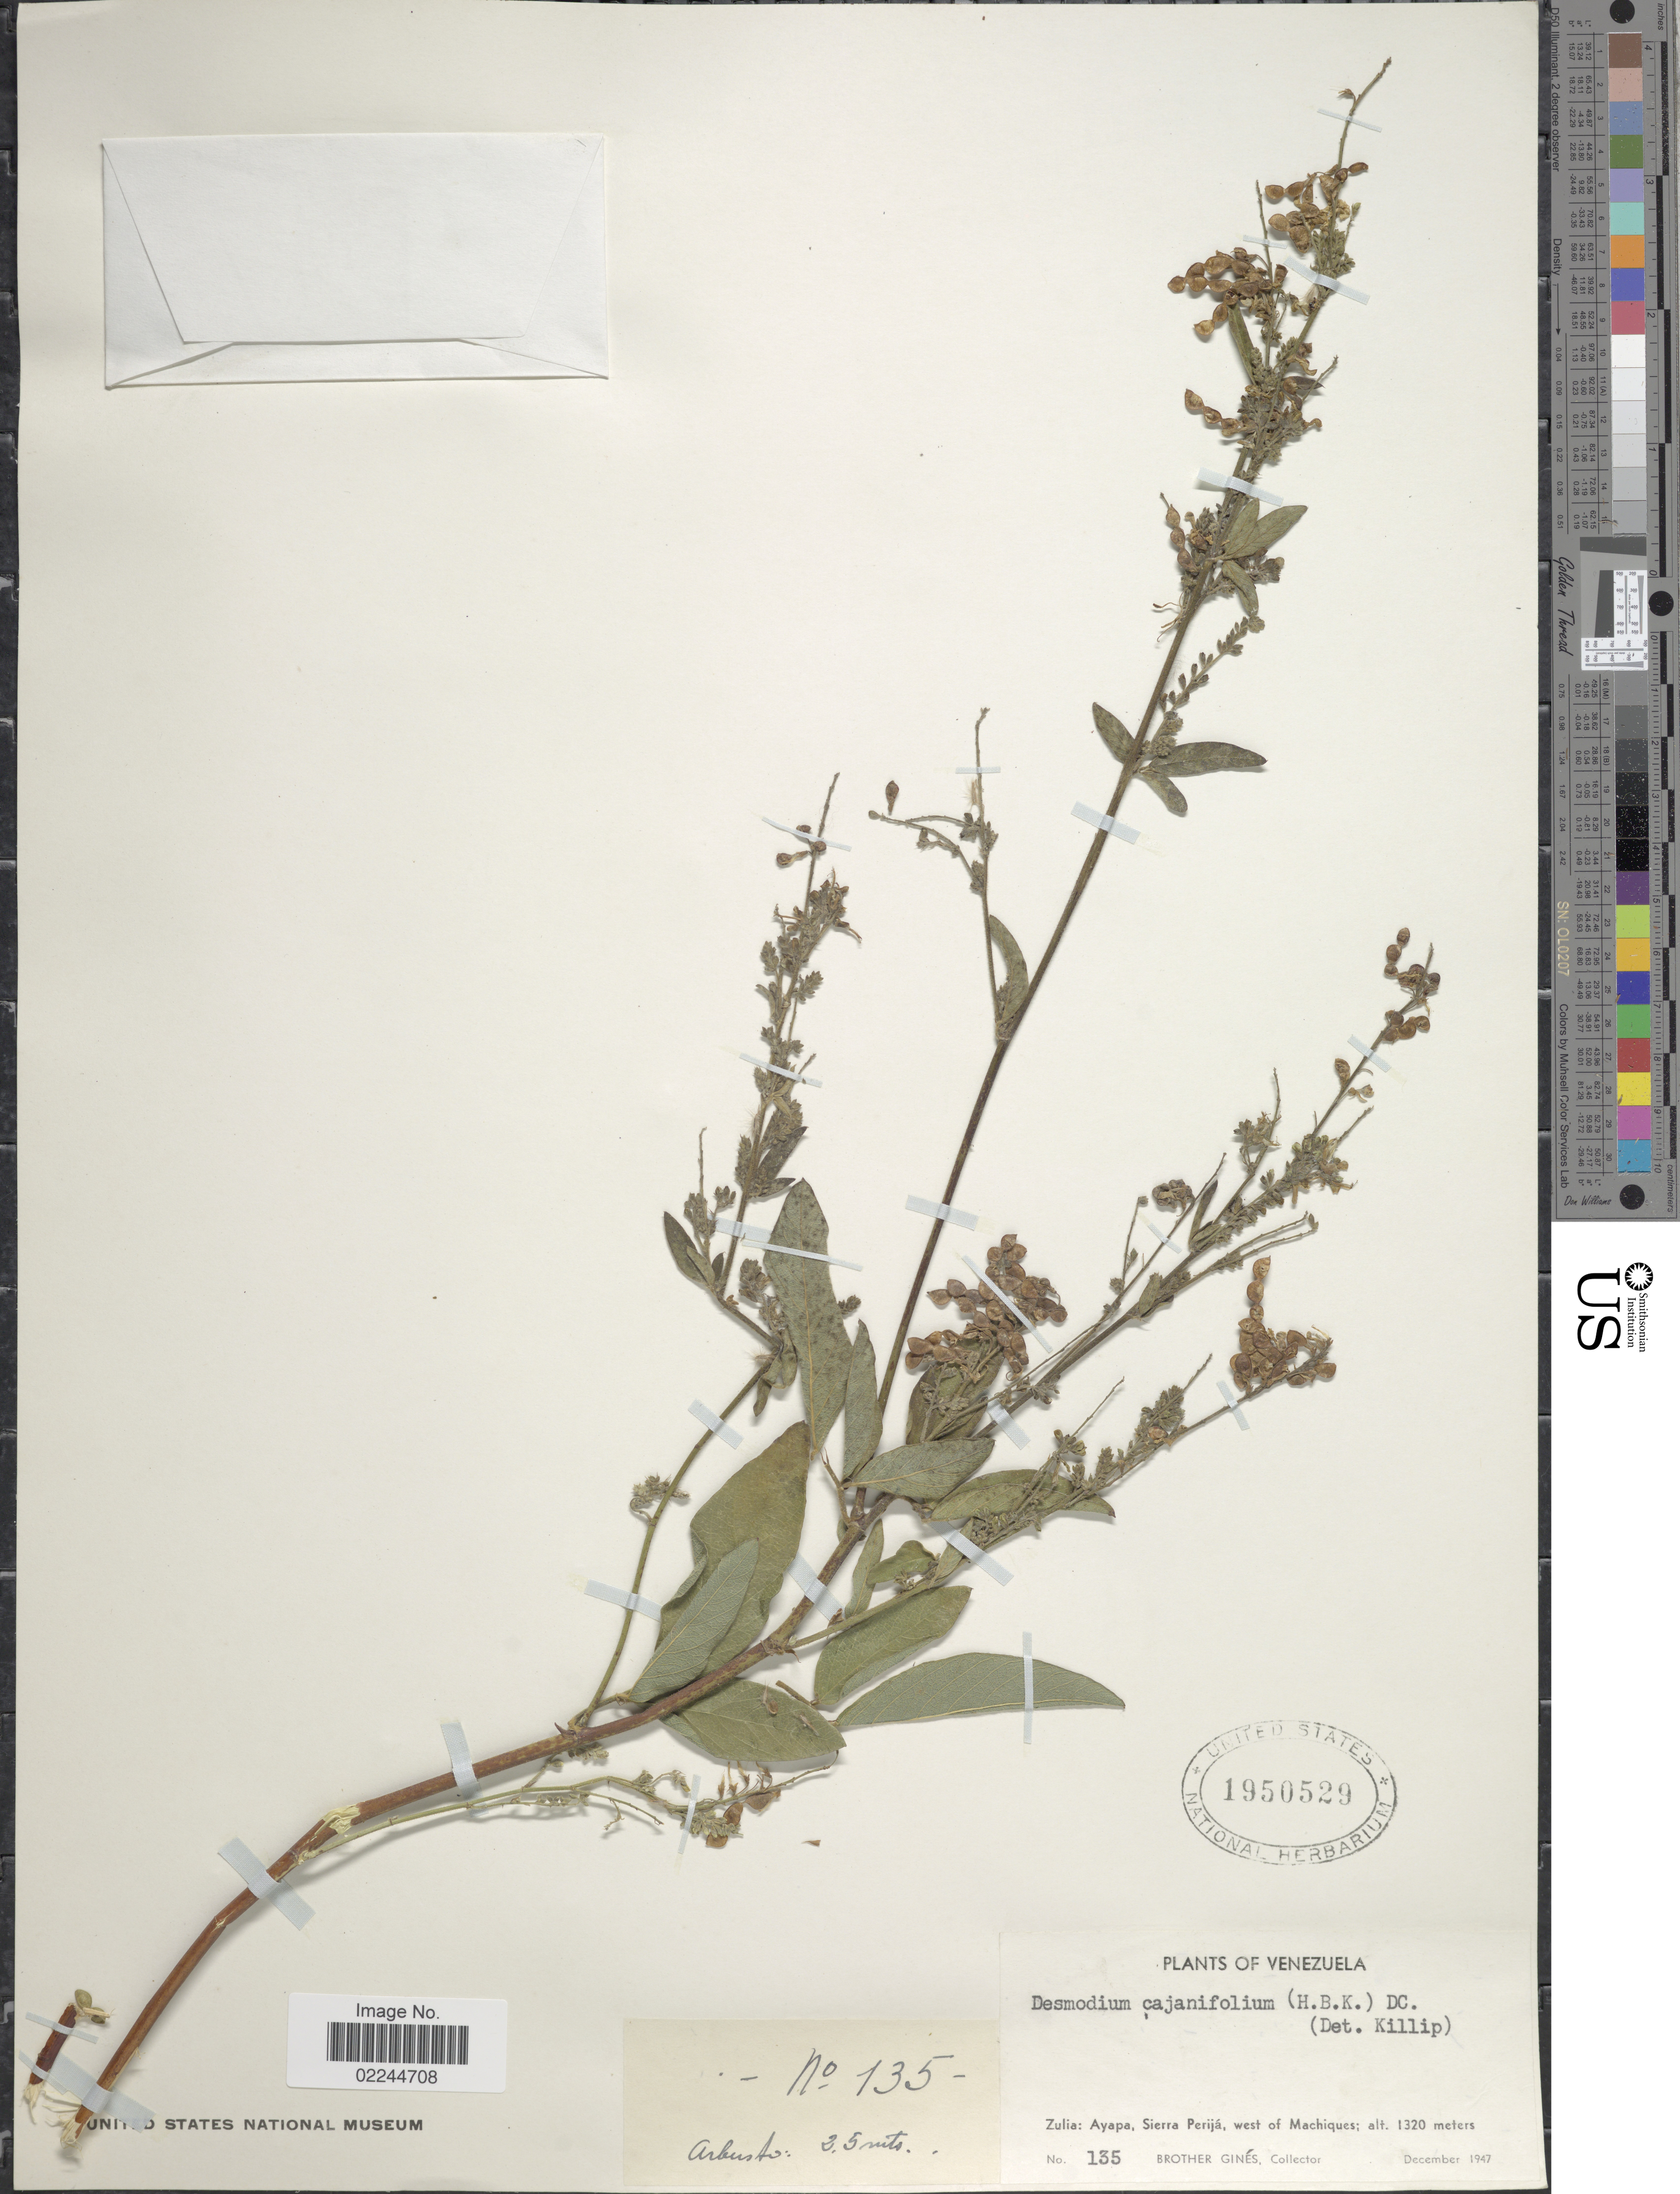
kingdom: Plantae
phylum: Tracheophyta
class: Magnoliopsida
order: Fabales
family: Fabaceae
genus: Desmodium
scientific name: Desmodium cajanifolium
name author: (Kunth) DC.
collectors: Bro. Gines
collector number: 135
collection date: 1947-12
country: Venezuela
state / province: Zulia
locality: Ayapa, Sierra Perija, west of Machiques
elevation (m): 1320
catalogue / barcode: US 1950529